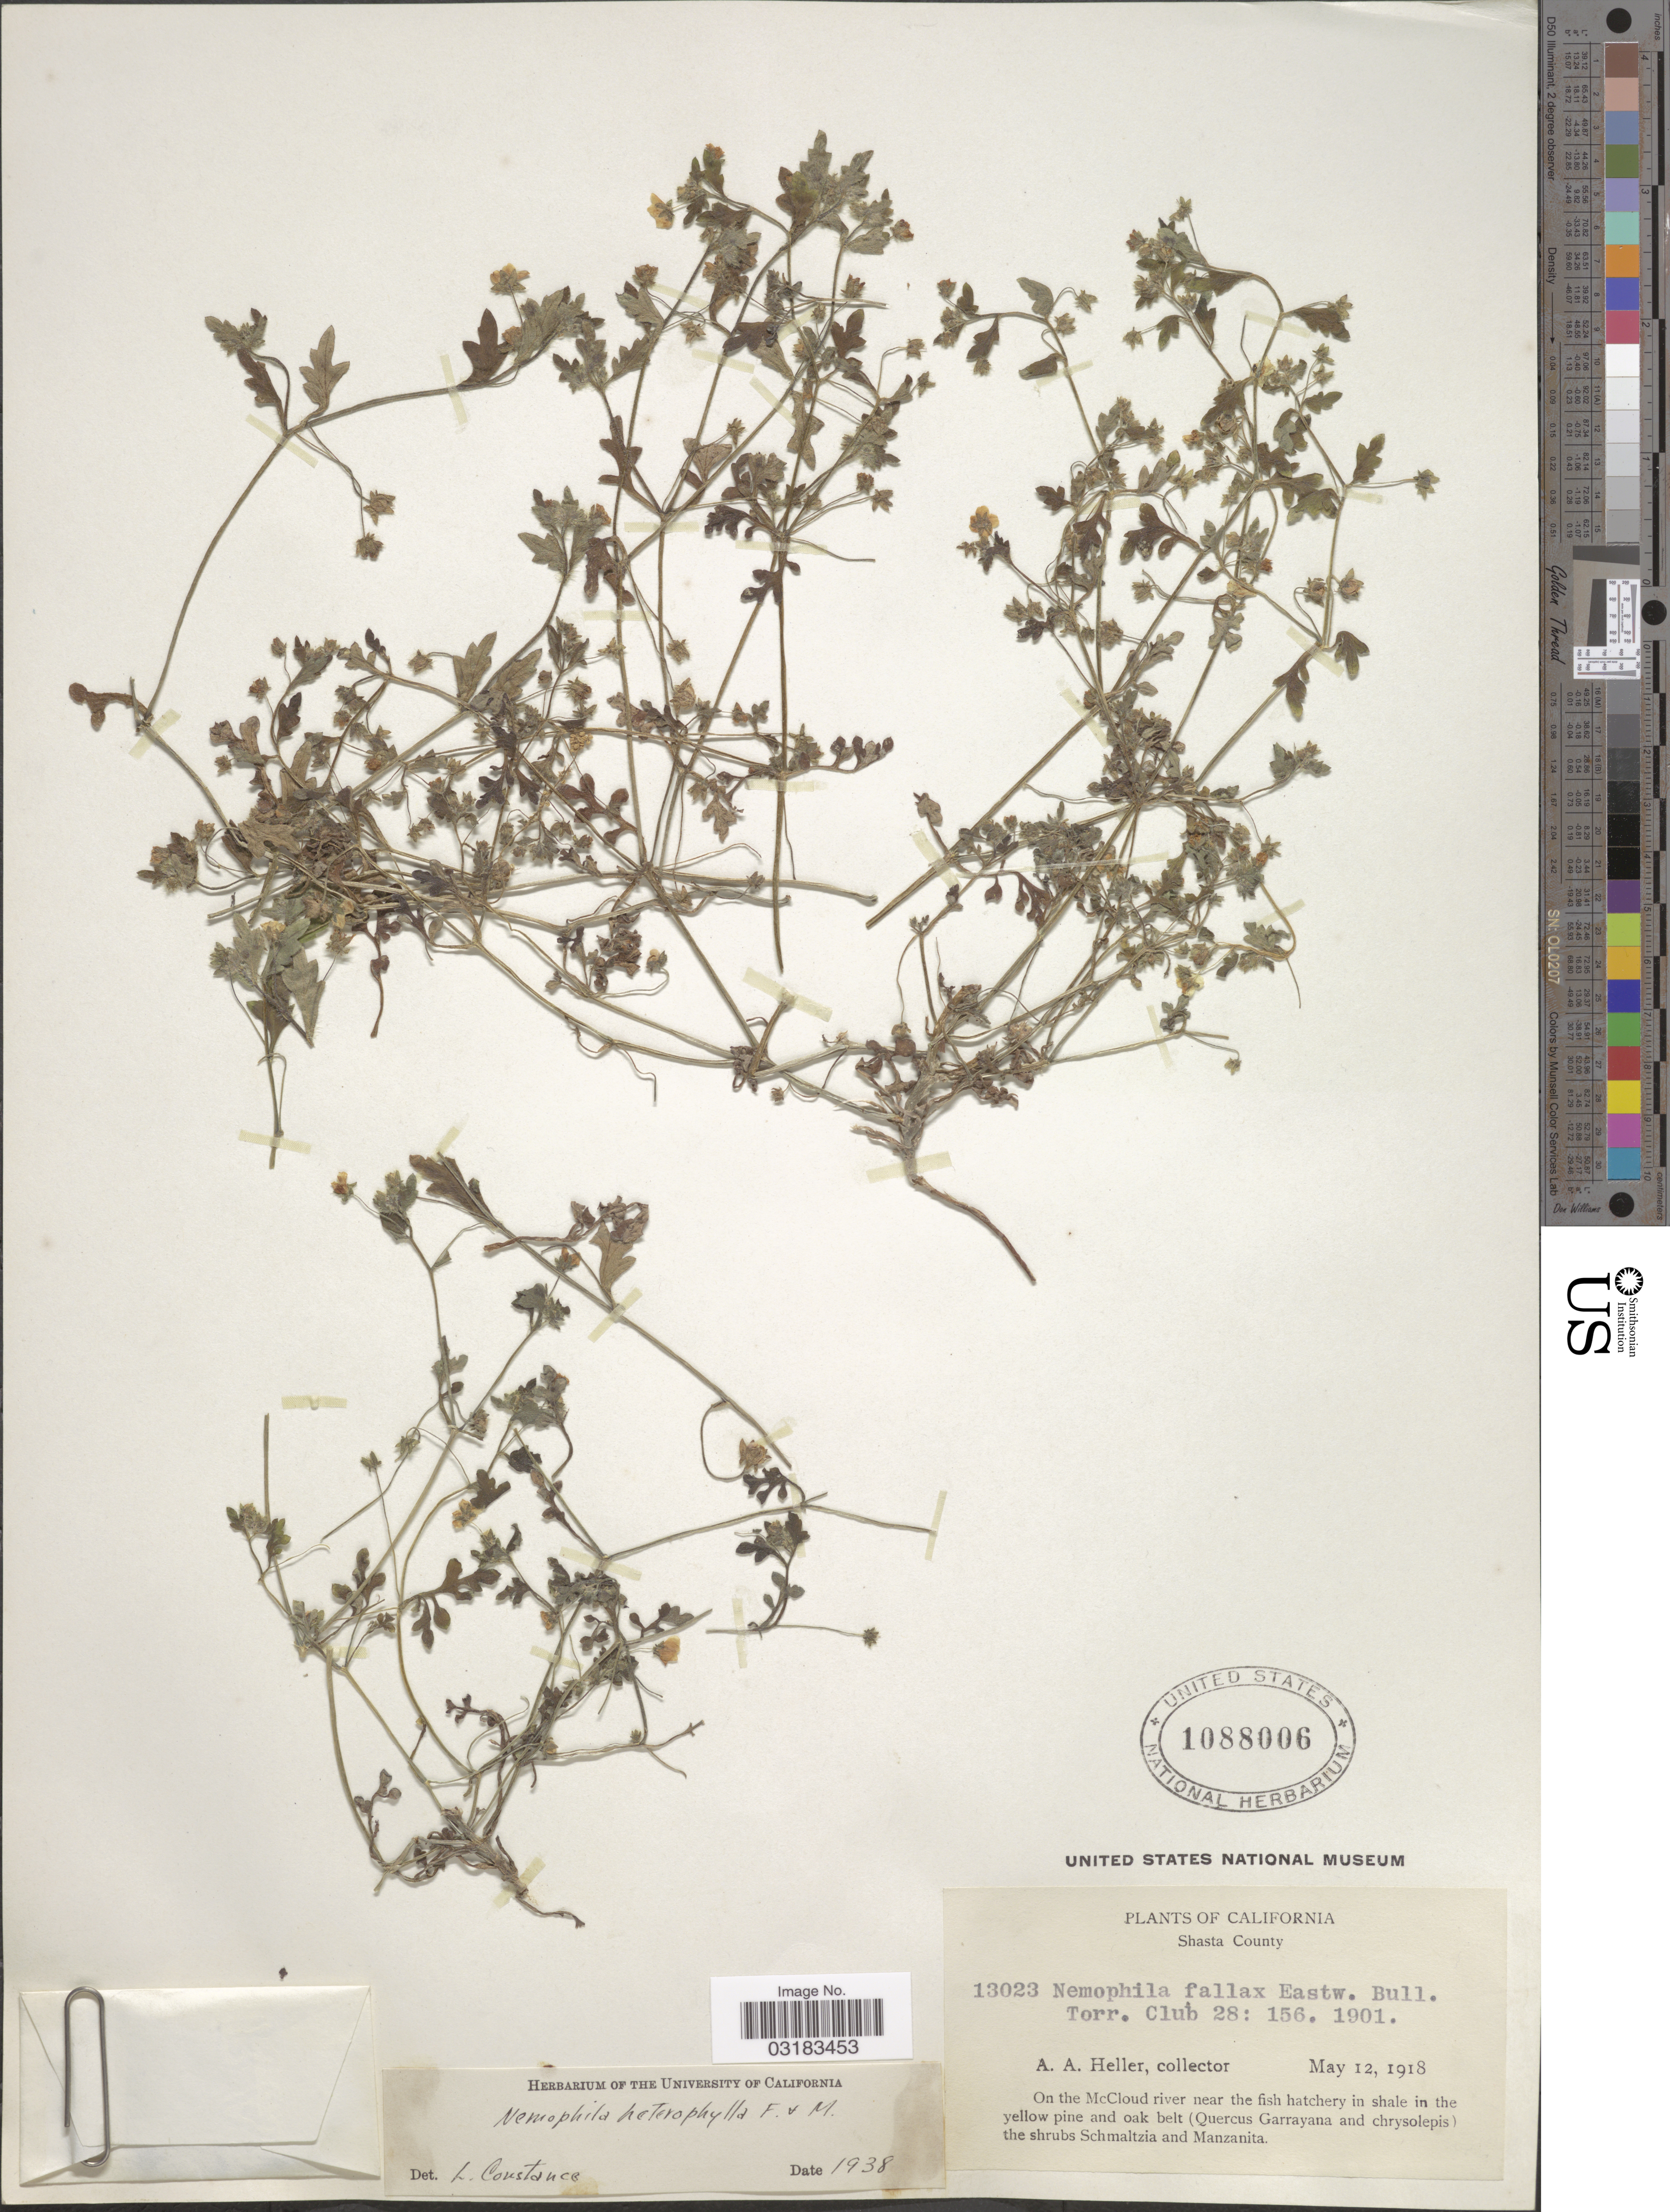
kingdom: Plantae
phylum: Tracheophyta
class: Magnoliopsida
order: Boraginales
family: Hydrophyllaceae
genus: Nemophila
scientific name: Nemophila heterophylla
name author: Fisch. & C.A. Mey.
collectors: A. A. Heller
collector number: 13023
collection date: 1918-05-12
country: United States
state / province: California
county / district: Shasta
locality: Shasta County. On the McCloud river near the fish hatchery.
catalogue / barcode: US 1088006